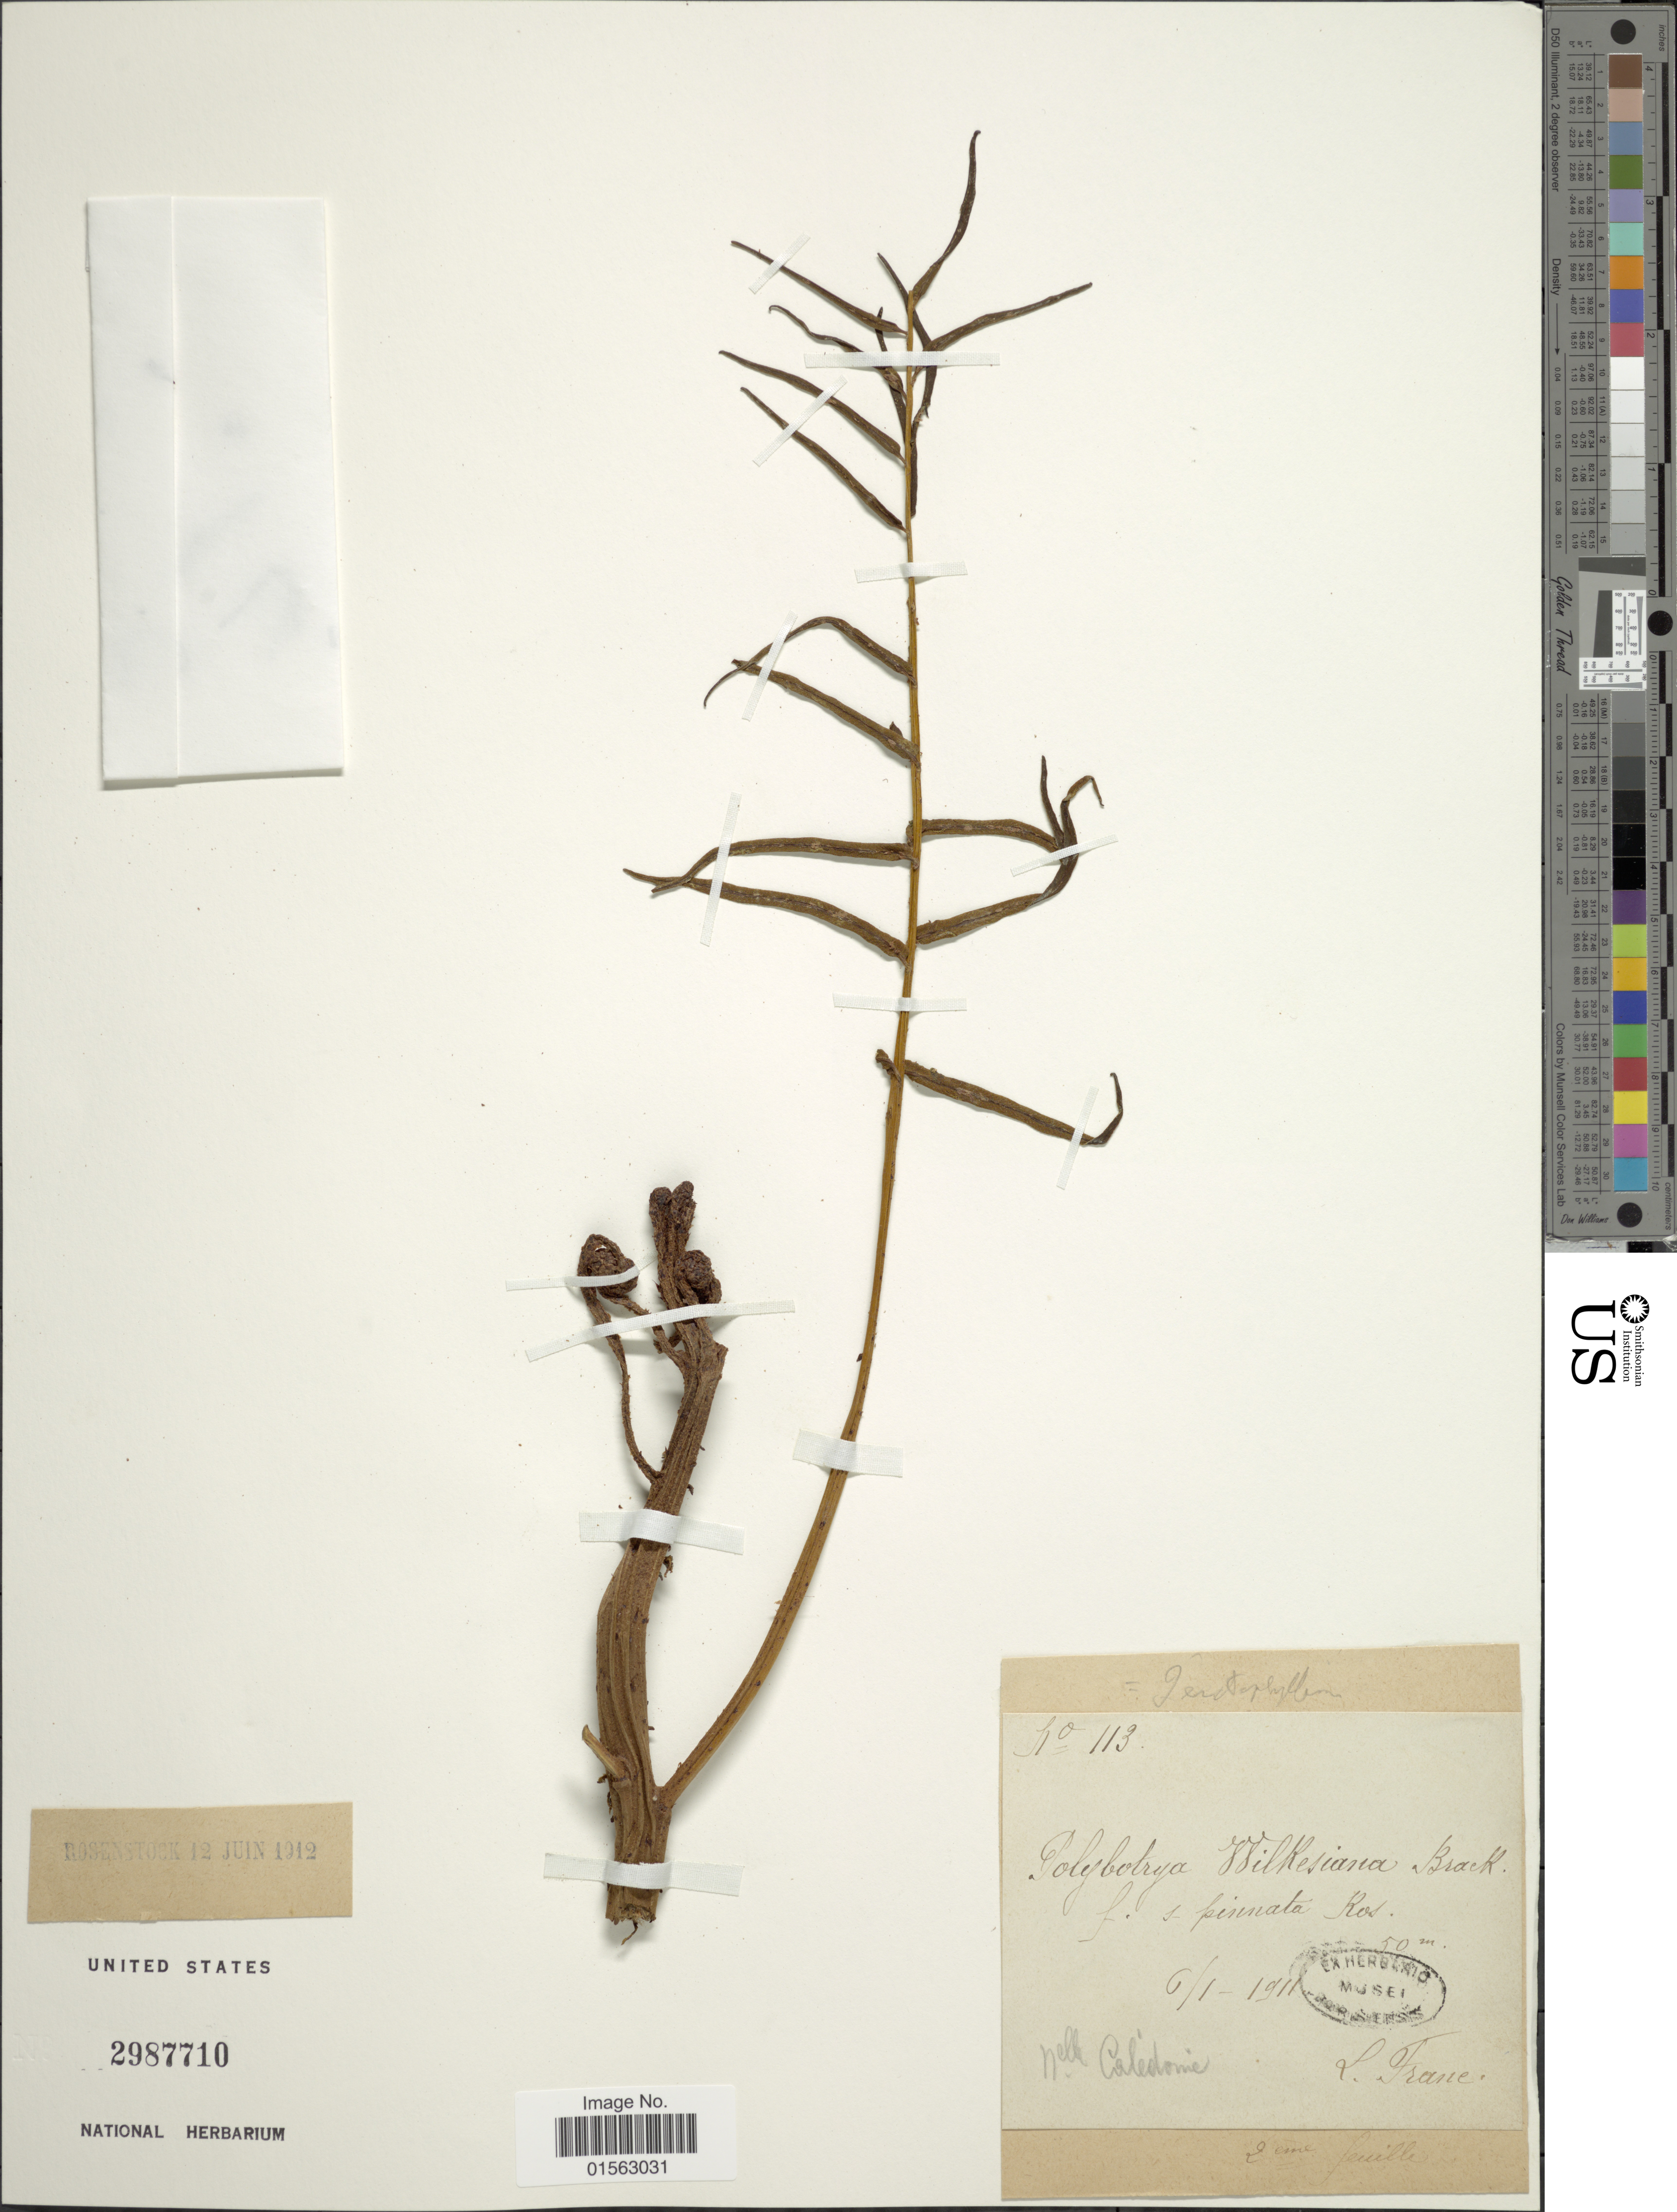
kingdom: Plantae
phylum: Tracheophyta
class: Polypodiopsida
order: Polypodiales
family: Dryopteridaceae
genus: Teratophyllum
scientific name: Teratophyllum wilkesianum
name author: (Brack.) Holttum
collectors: Franc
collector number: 113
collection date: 1911-01-06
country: New Caledonia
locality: N. Caledonie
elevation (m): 50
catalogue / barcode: US 2987710